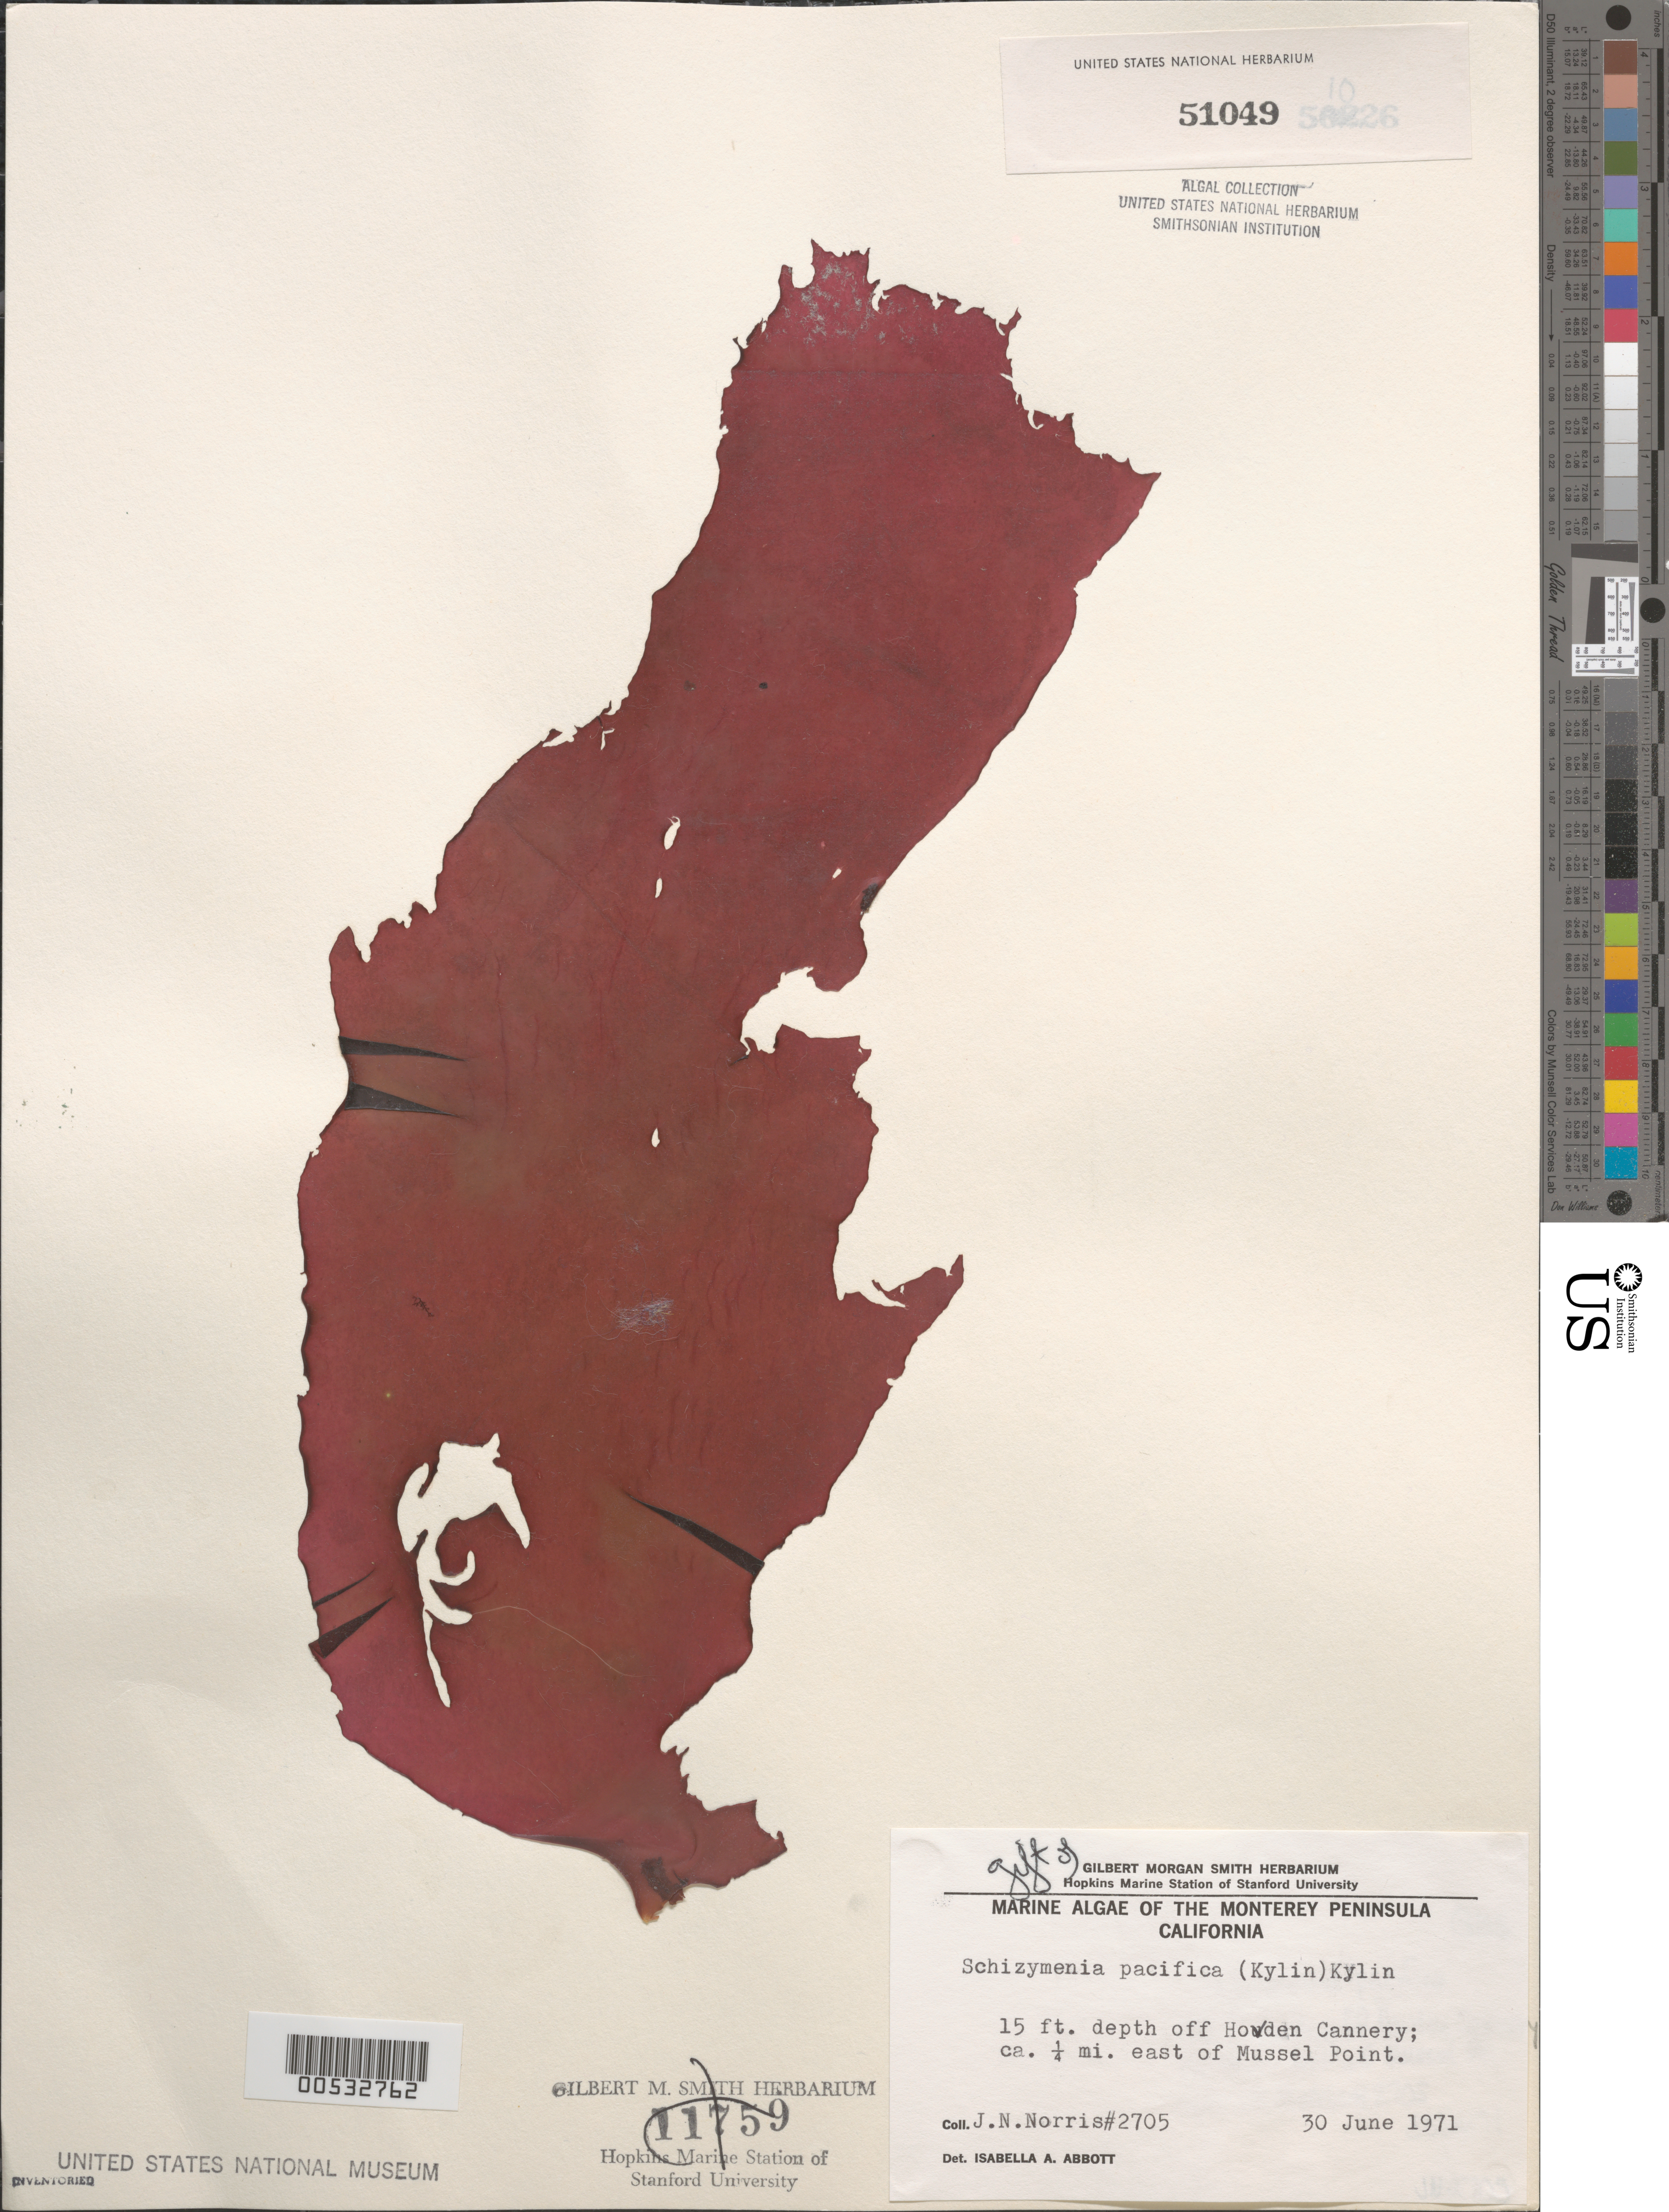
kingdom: Plantae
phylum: Rhodophyta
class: Florideophyceae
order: Nemastomatales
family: Schizymeniaceae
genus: Schizymenia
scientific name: Schizymenia pacifica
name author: (Kylin) Kylin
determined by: Abbott, Isabella A.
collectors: J. N. Norris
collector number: JN-2705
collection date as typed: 30 Jun 1971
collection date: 1971-06-30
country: United States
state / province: California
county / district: Monterey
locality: Off Hovden Cannery, ca. 0.25 mile east of Mussel Point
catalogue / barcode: US 51049